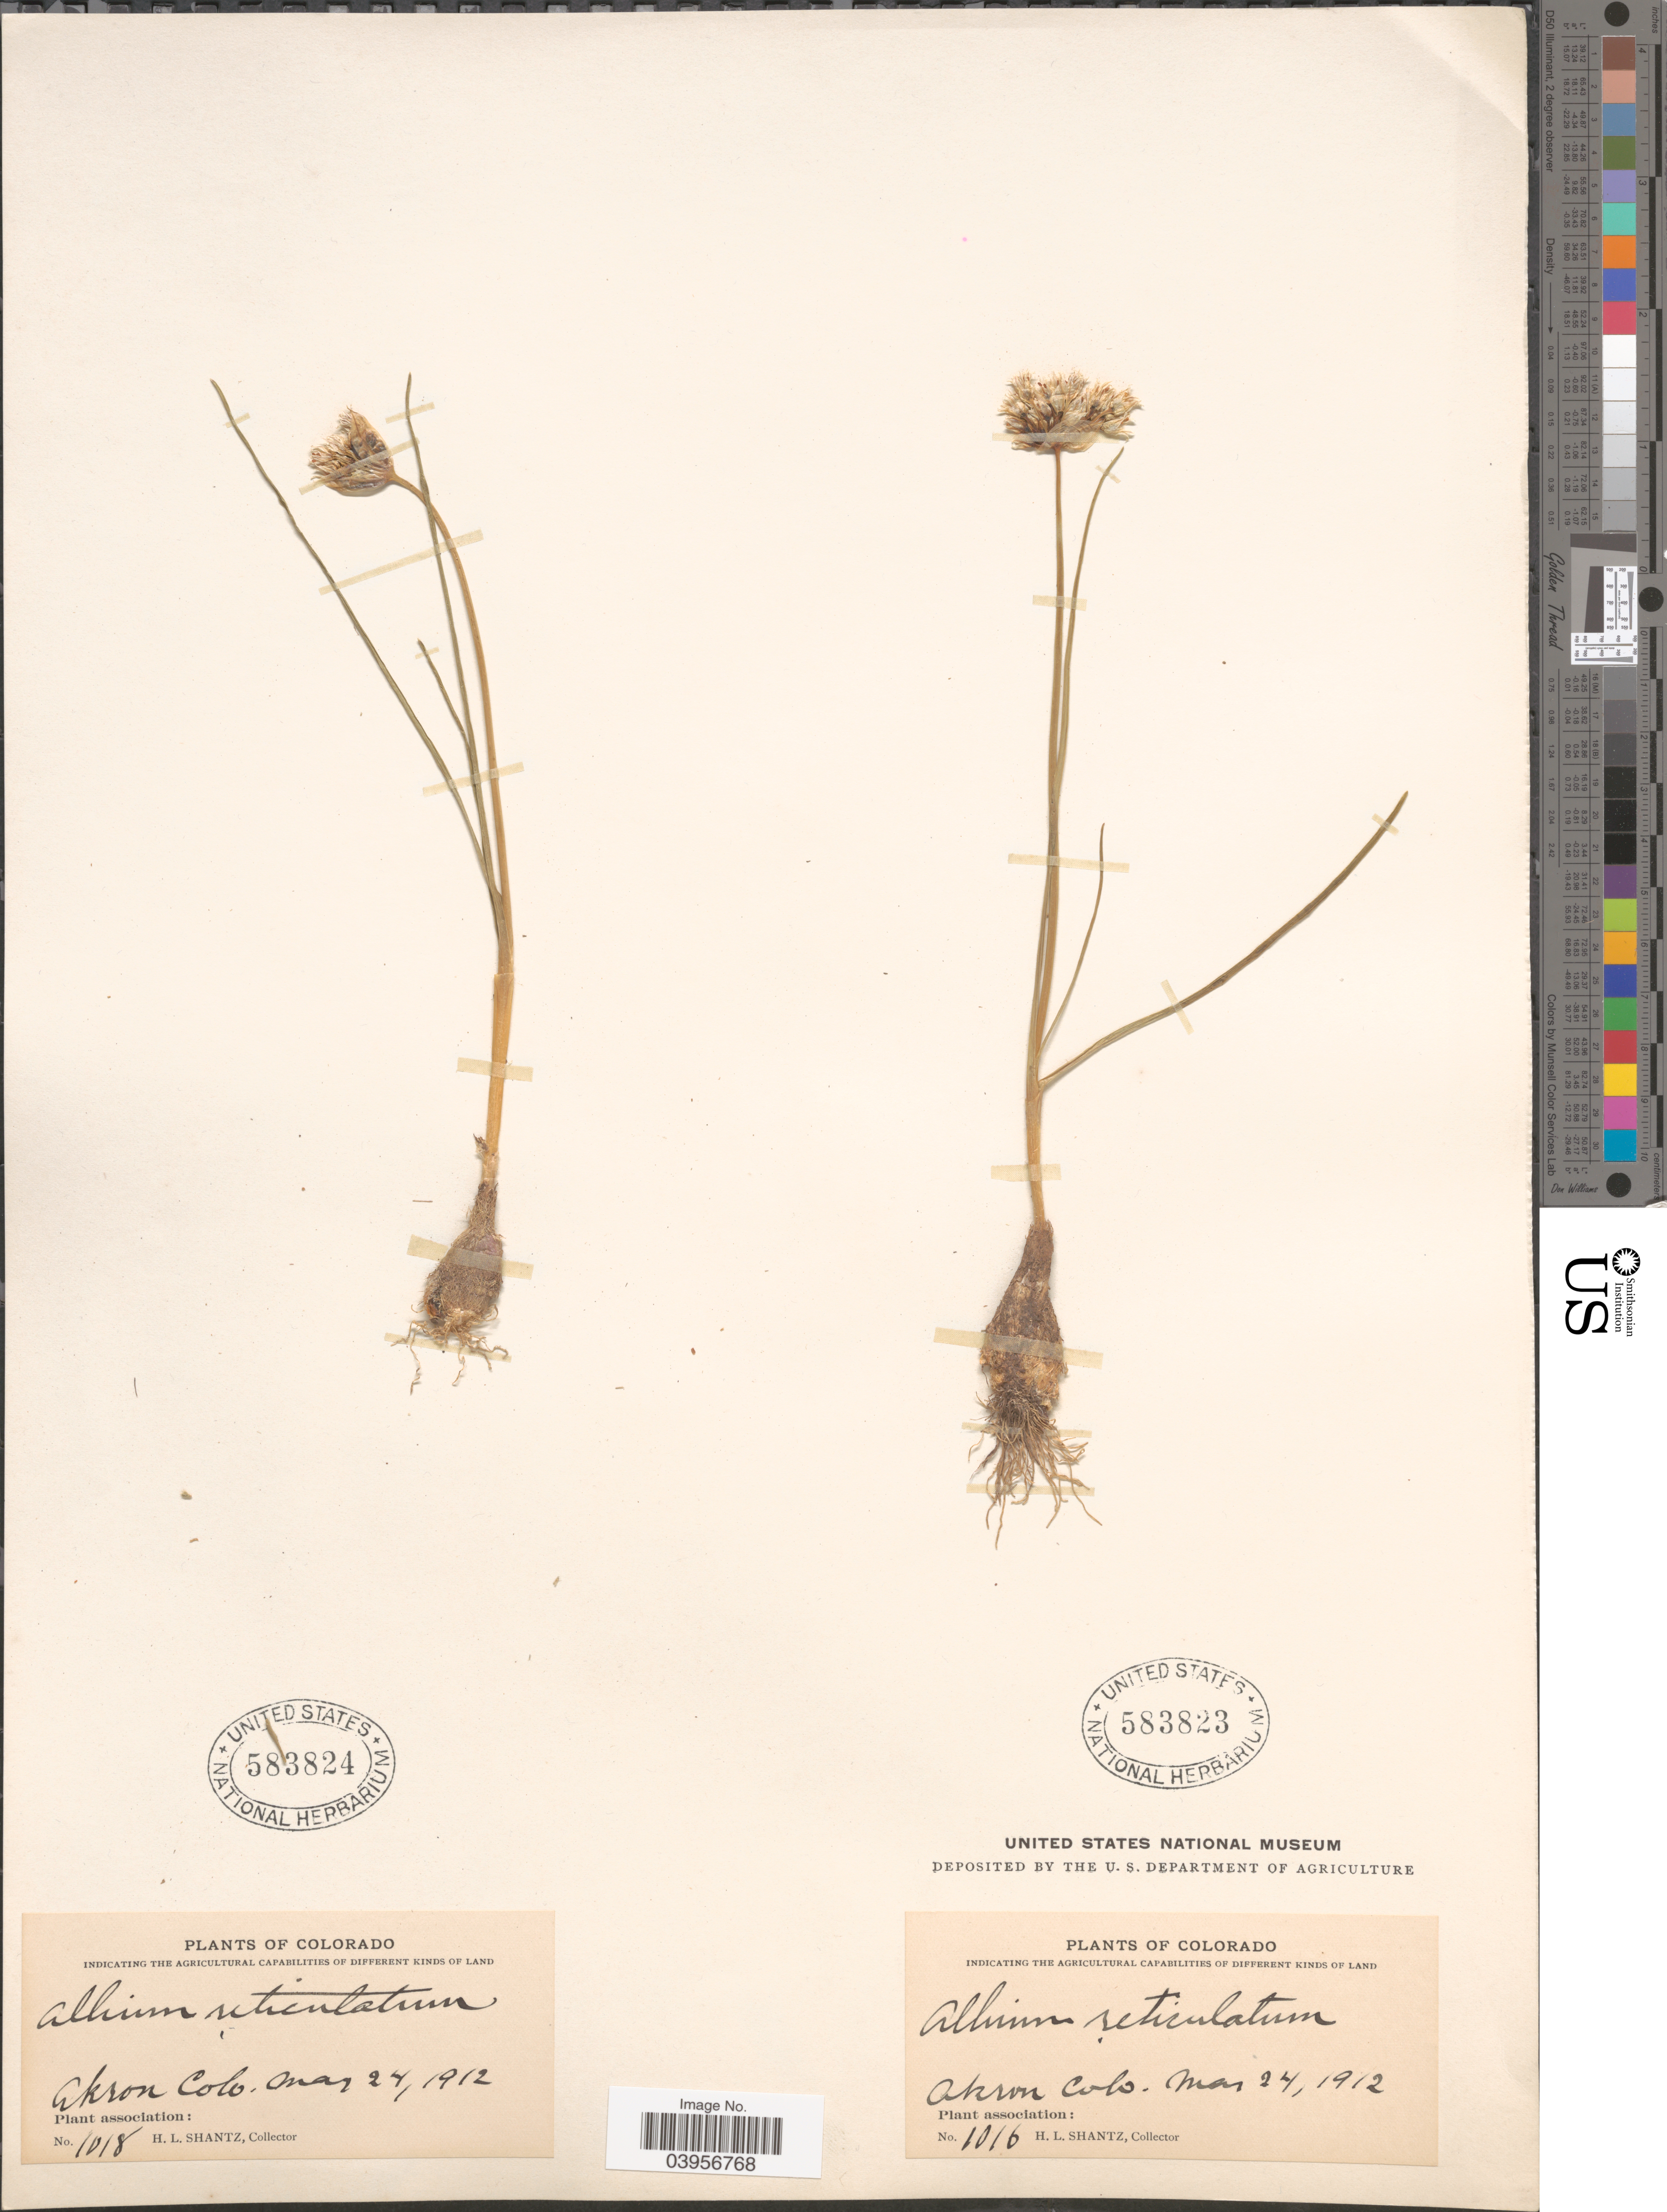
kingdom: Plantae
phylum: Tracheophyta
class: Liliopsida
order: Asparagales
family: Amaryllidaceae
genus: Allium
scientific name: Allium textile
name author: A. Nelson & J.F. Macbr.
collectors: H. Shantz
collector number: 1018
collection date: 1912-03-24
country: United States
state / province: Colorado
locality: Akron.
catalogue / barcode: US 583824